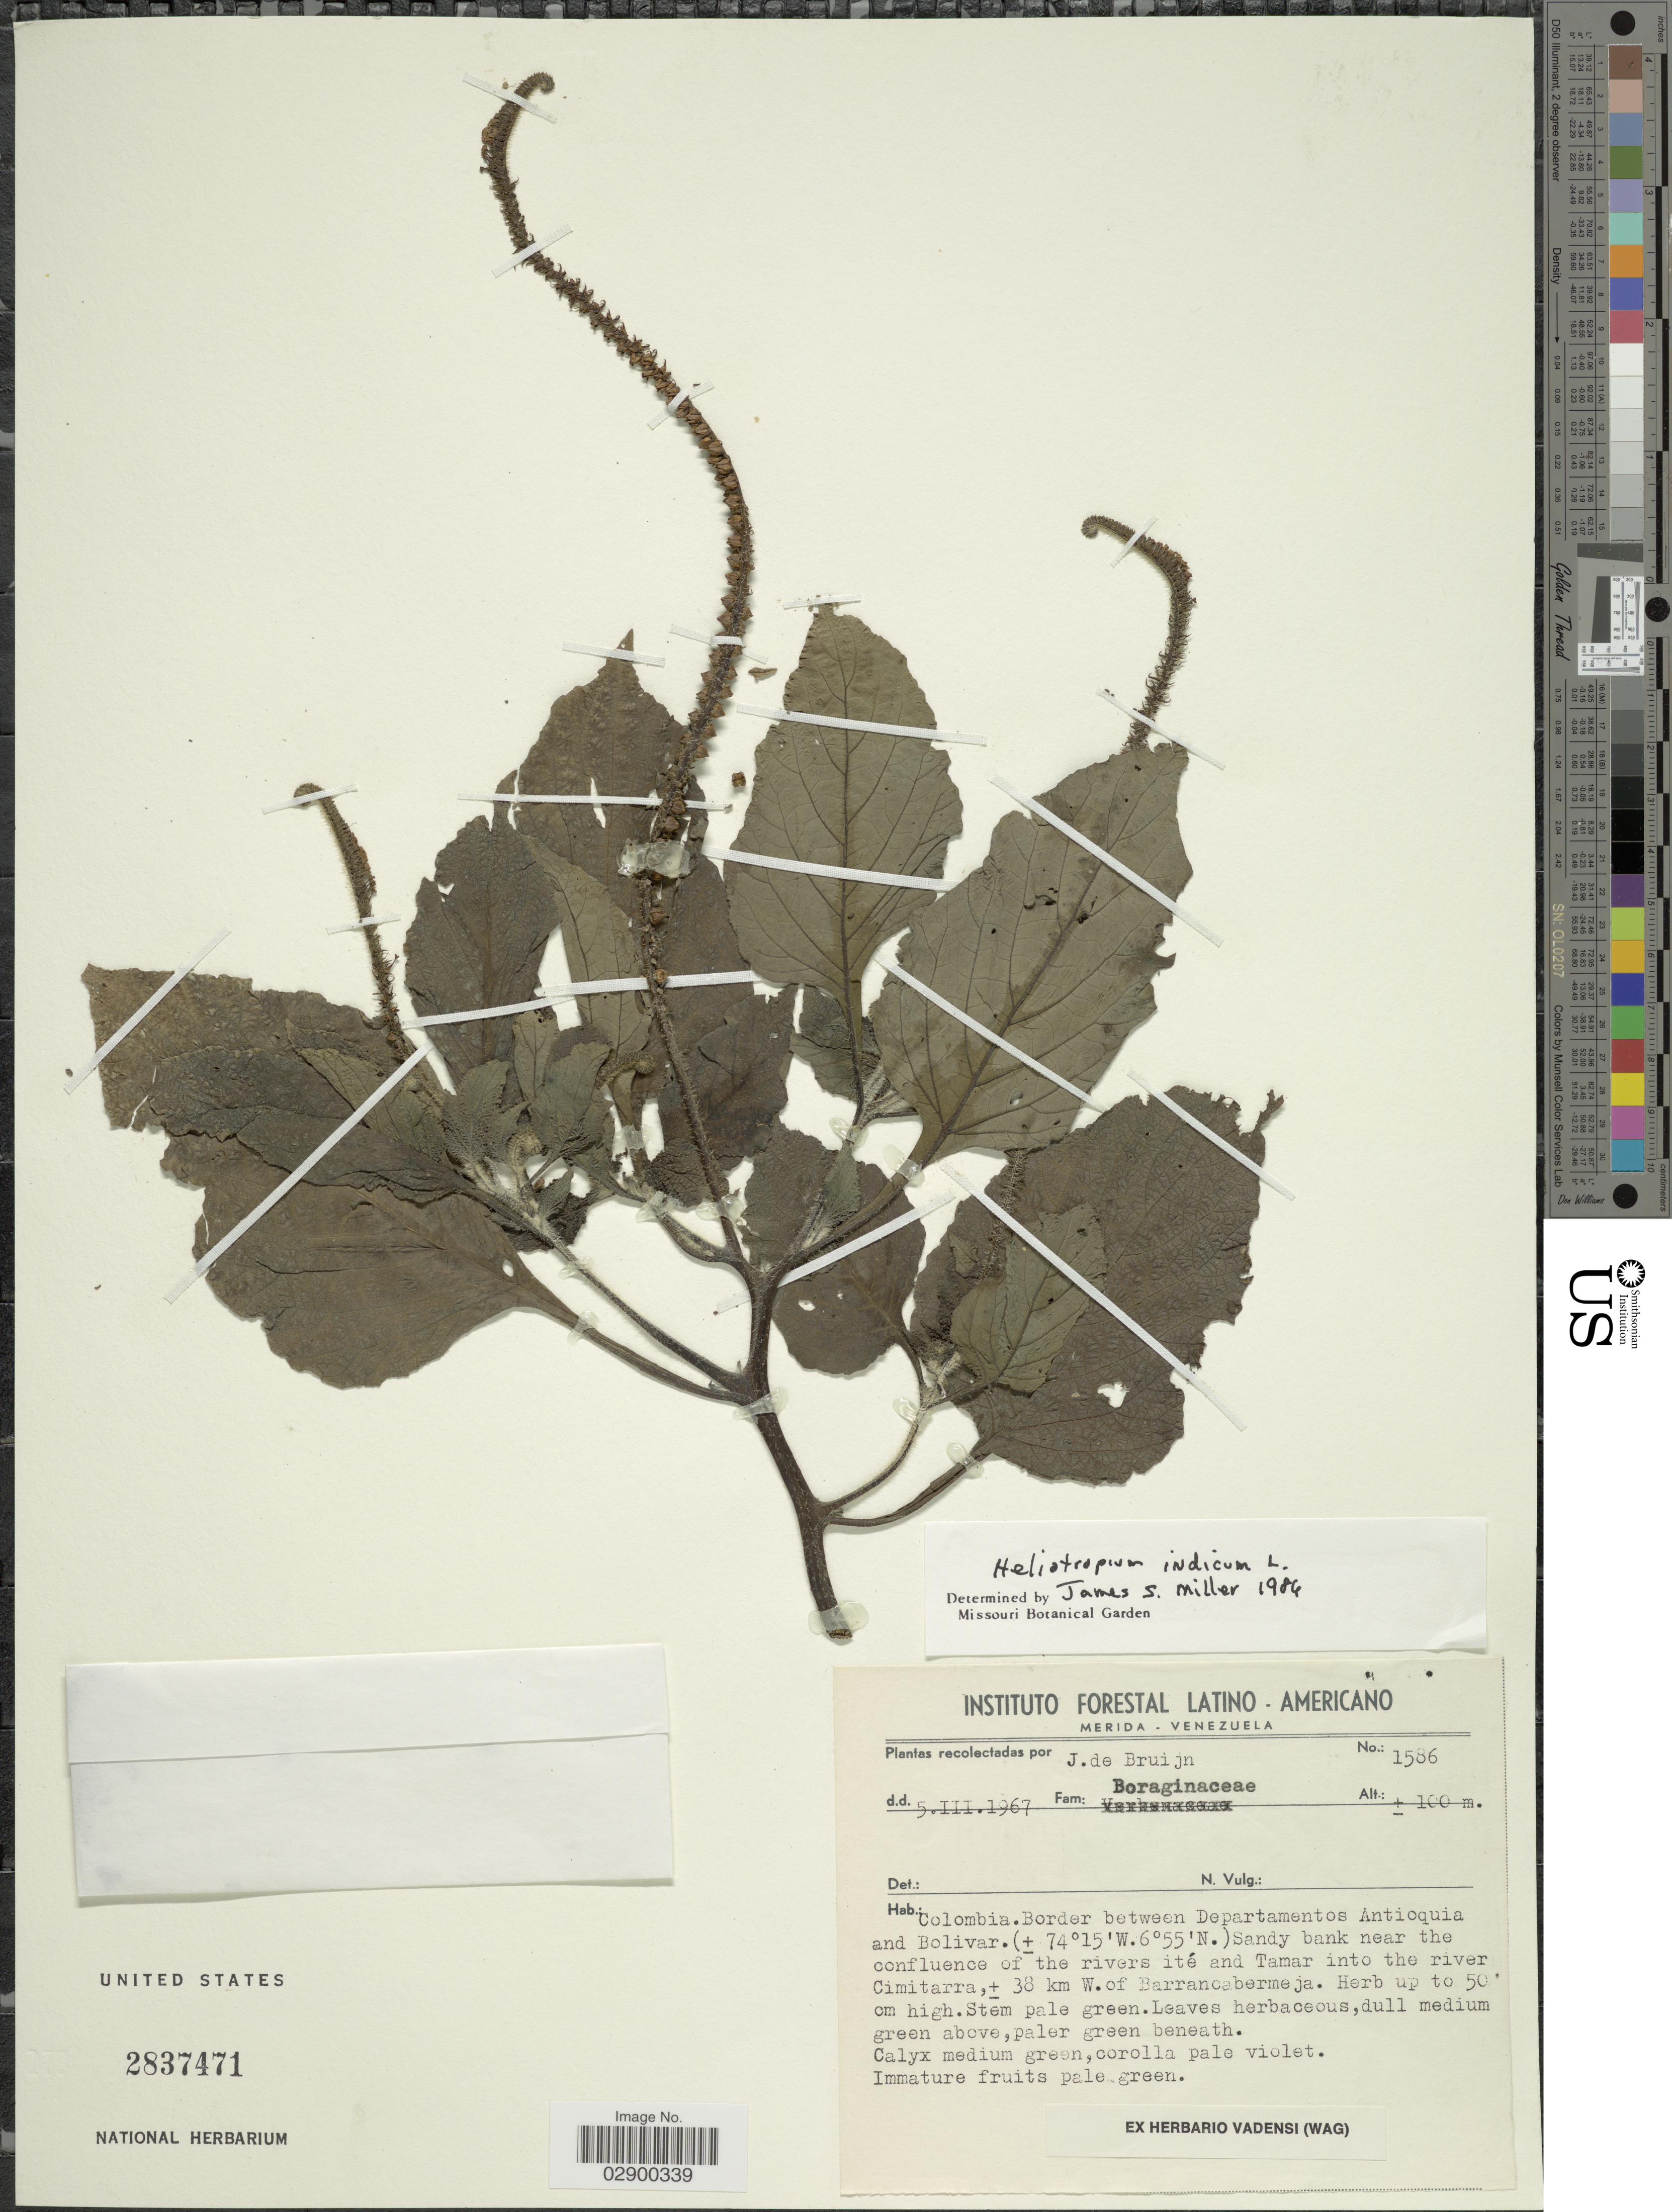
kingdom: Plantae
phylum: Tracheophyta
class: Magnoliopsida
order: Boraginales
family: Heliotropiaceae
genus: Heliotropium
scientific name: Heliotropium indicum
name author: L.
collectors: J. Bruijn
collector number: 1586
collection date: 1967-03-05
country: Colombia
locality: Border between Departamentos Antioquia and Bolivar, Sandy bank near the confluence of the rivers ité and Tamar into the river Cimitarra, ±38 km W. of Barranca bermeja.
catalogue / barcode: US 2837471